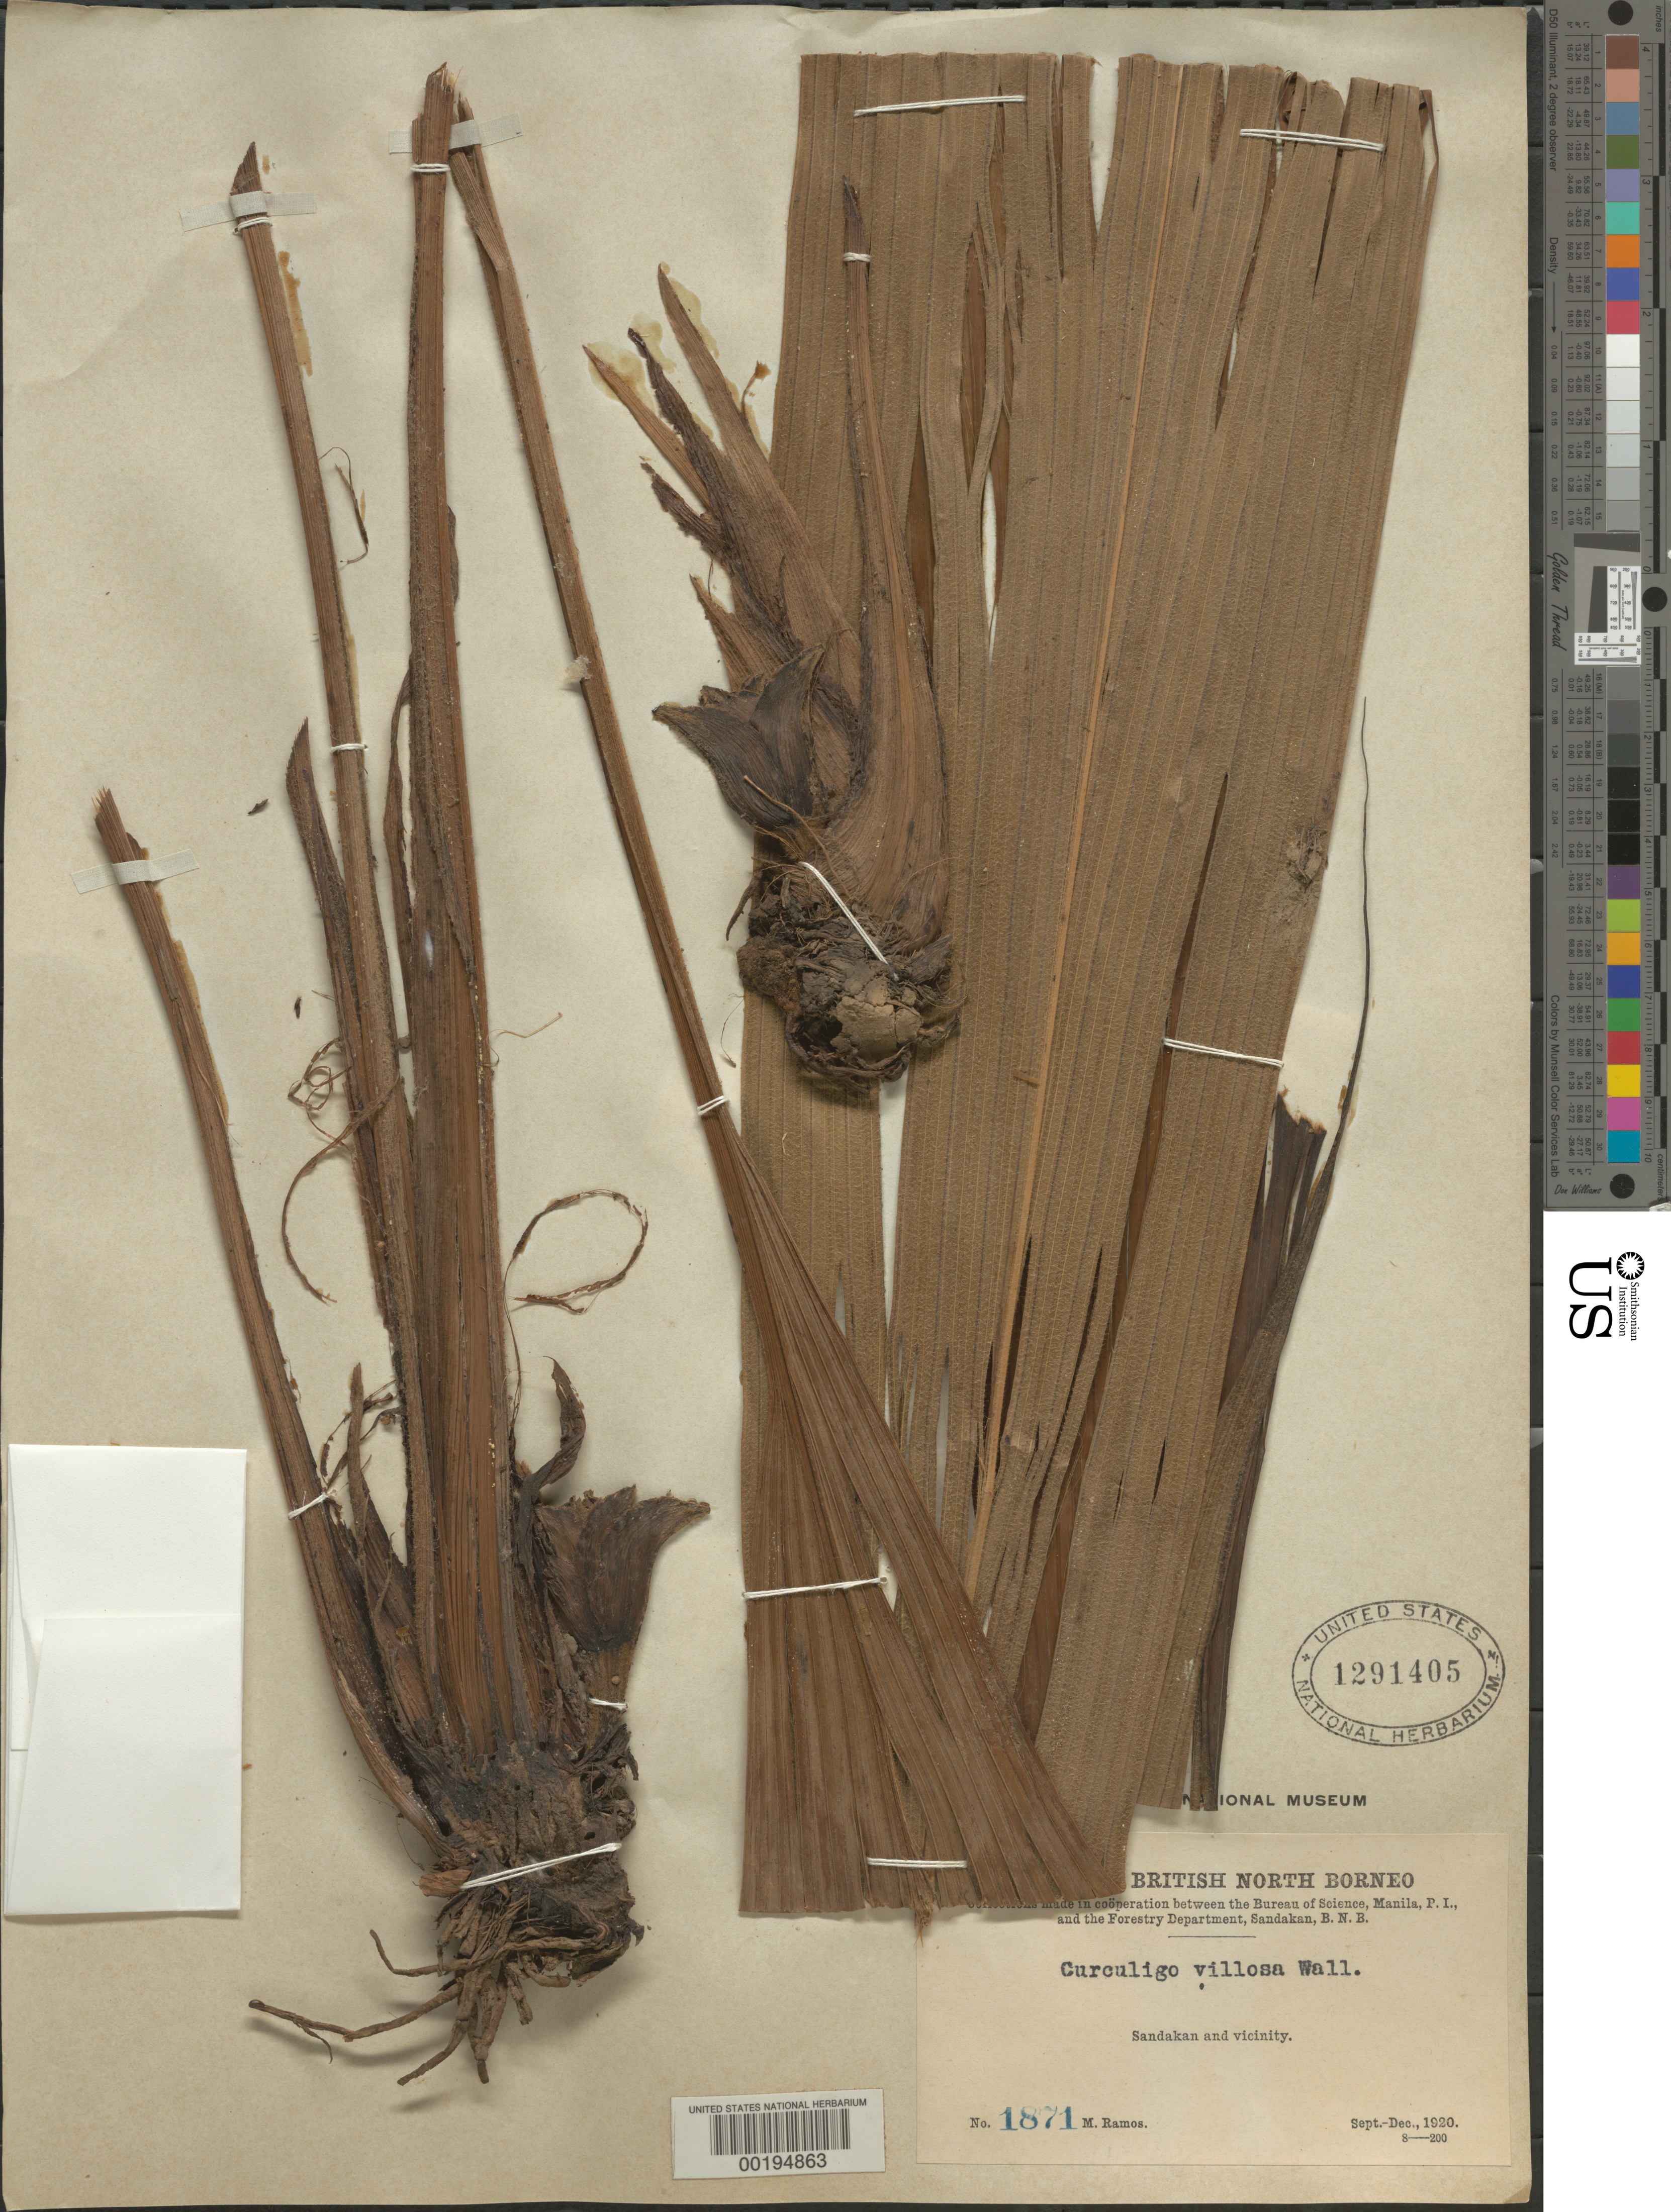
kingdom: Plantae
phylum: Tracheophyta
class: Liliopsida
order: Asparagales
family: Hypoxidaceae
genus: Curculigo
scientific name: Curculigo villosa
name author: Wall. ex Kurz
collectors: M. Ramos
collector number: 1871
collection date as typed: Sep 1920 to -- Dec 1920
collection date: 1920-09/1920-12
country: Malaysia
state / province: Sabah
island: Borneo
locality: Sandakan and vicinity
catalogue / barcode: US 1291405